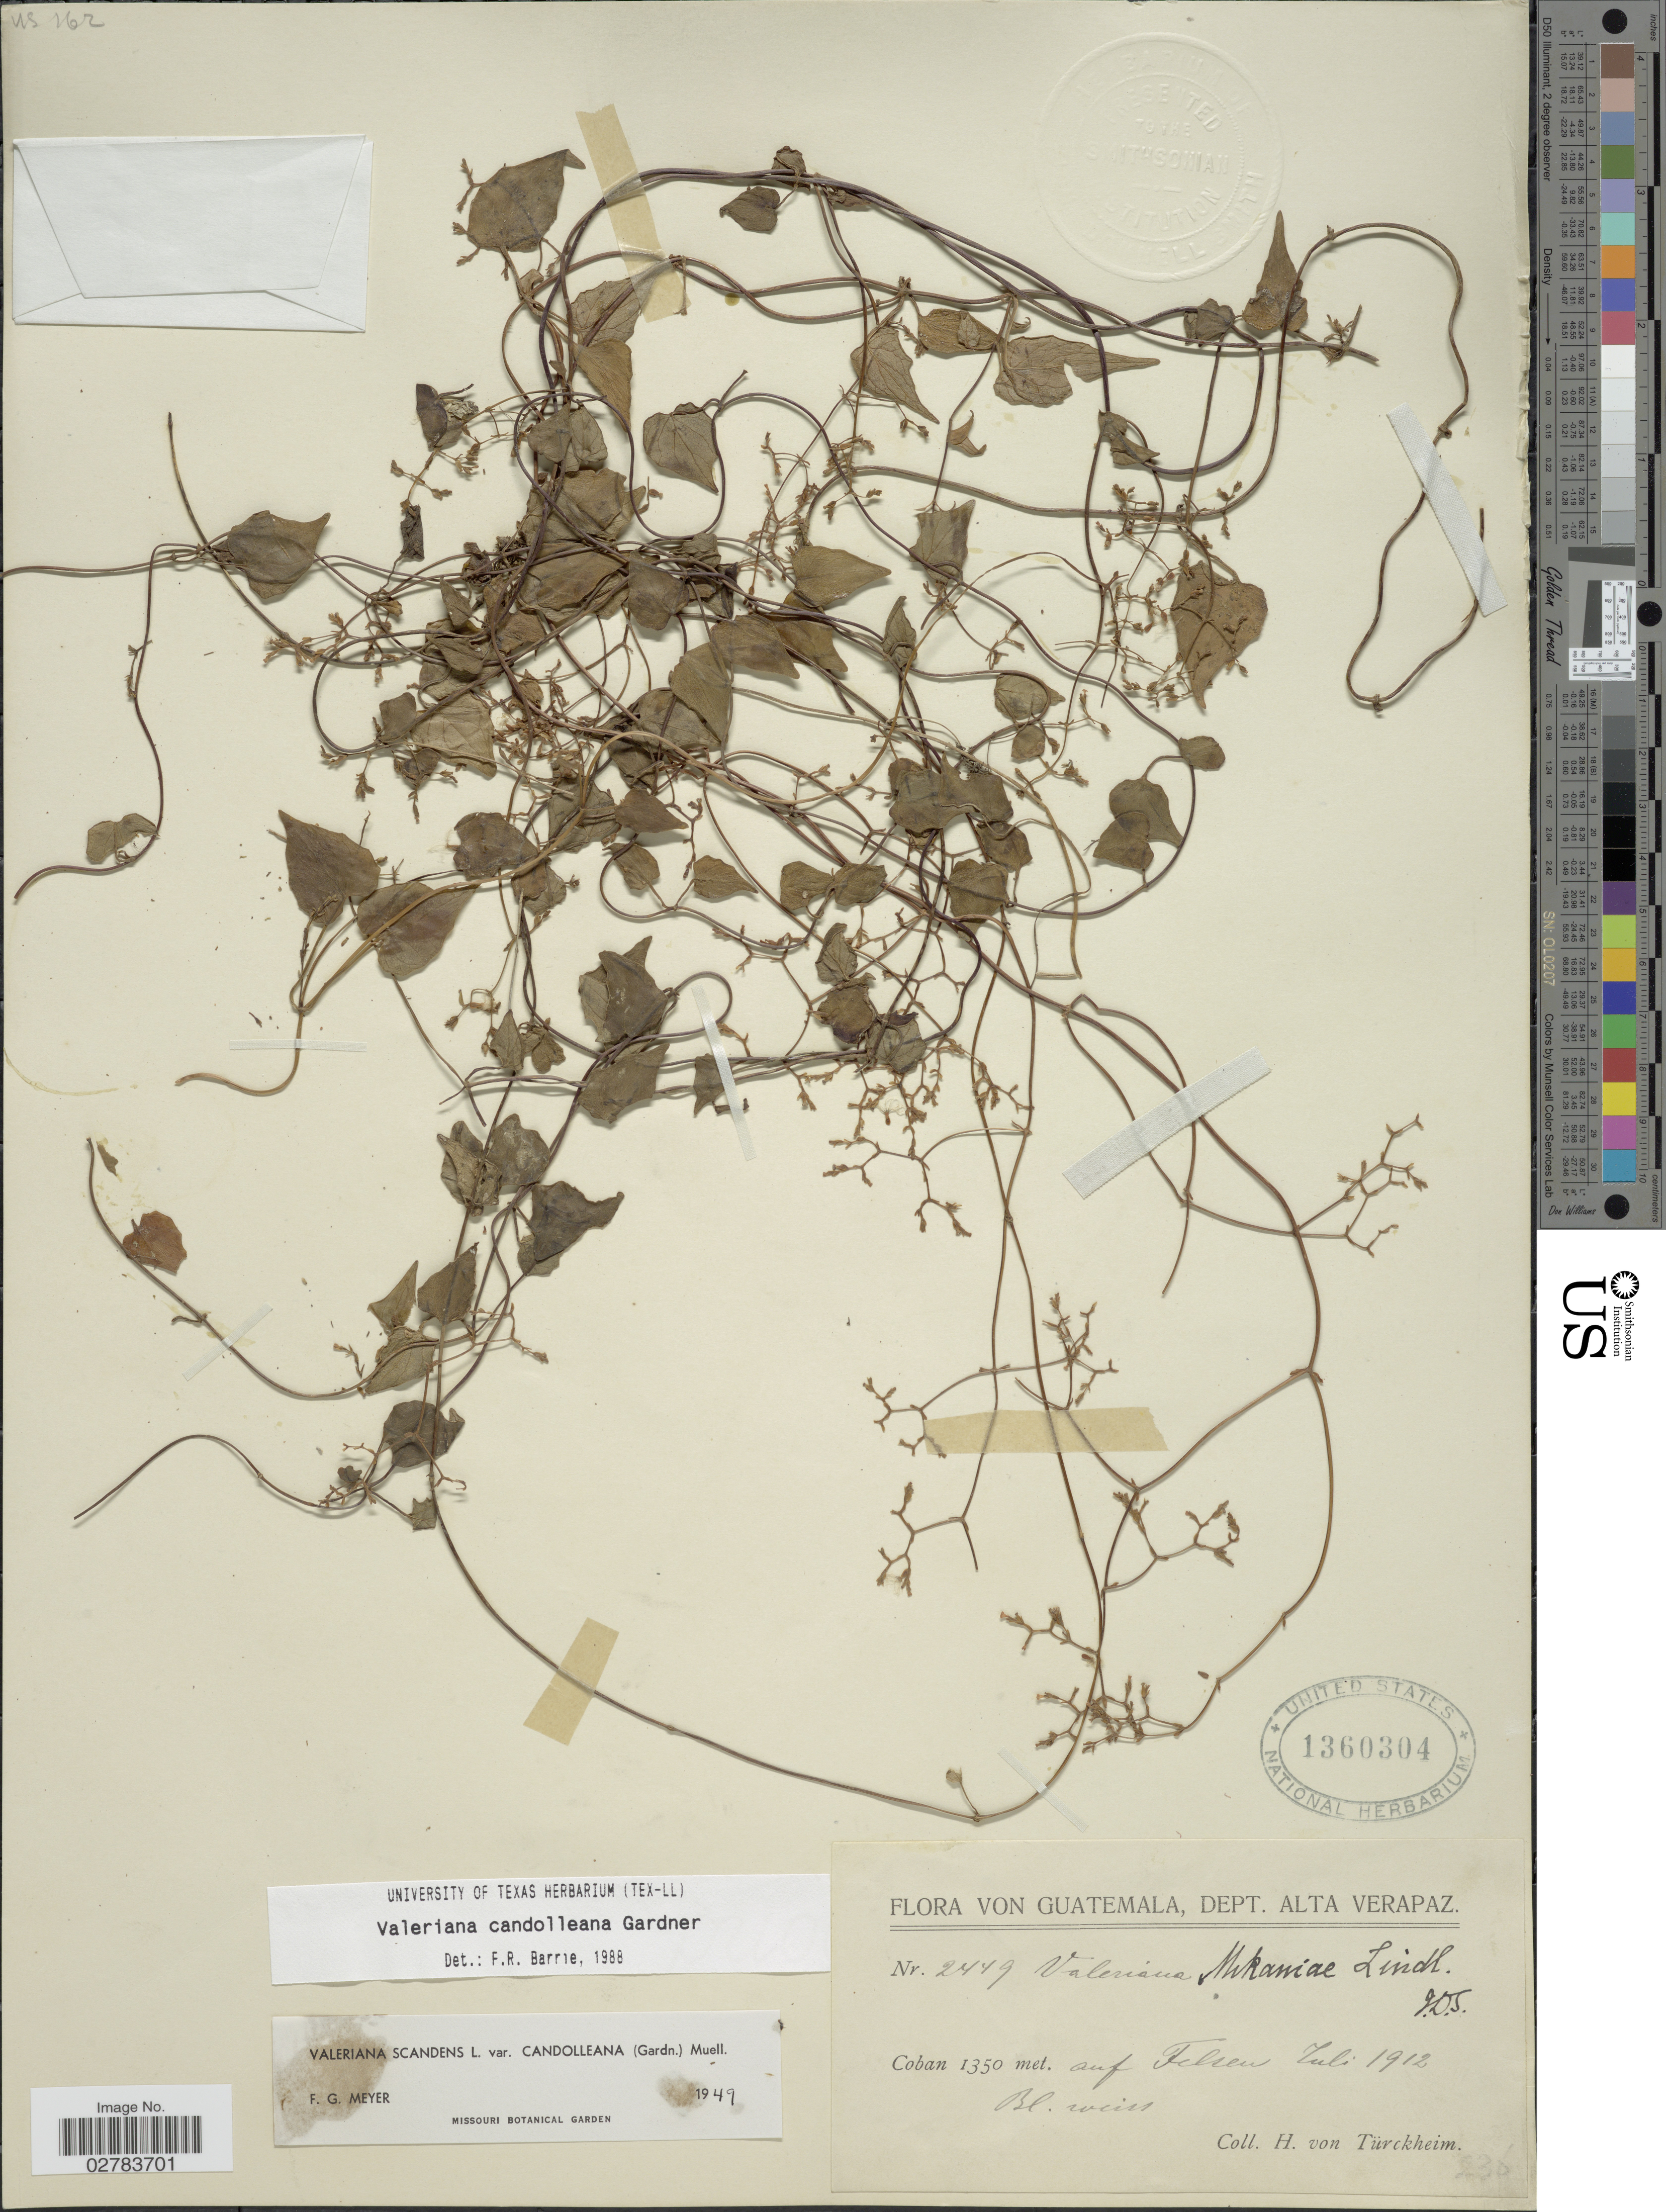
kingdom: Plantae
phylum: Tracheophyta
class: Magnoliopsida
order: Dipsacales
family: Caprifoliaceae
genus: Valeriana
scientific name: Valeriana candolleana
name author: Gardner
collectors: H. von Türckheim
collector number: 2449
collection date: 1912-07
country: Guatemala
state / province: Alta Verapaz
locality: Dept. Alta Verapaz. Auf Felsen.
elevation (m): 1350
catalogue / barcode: US 1360304